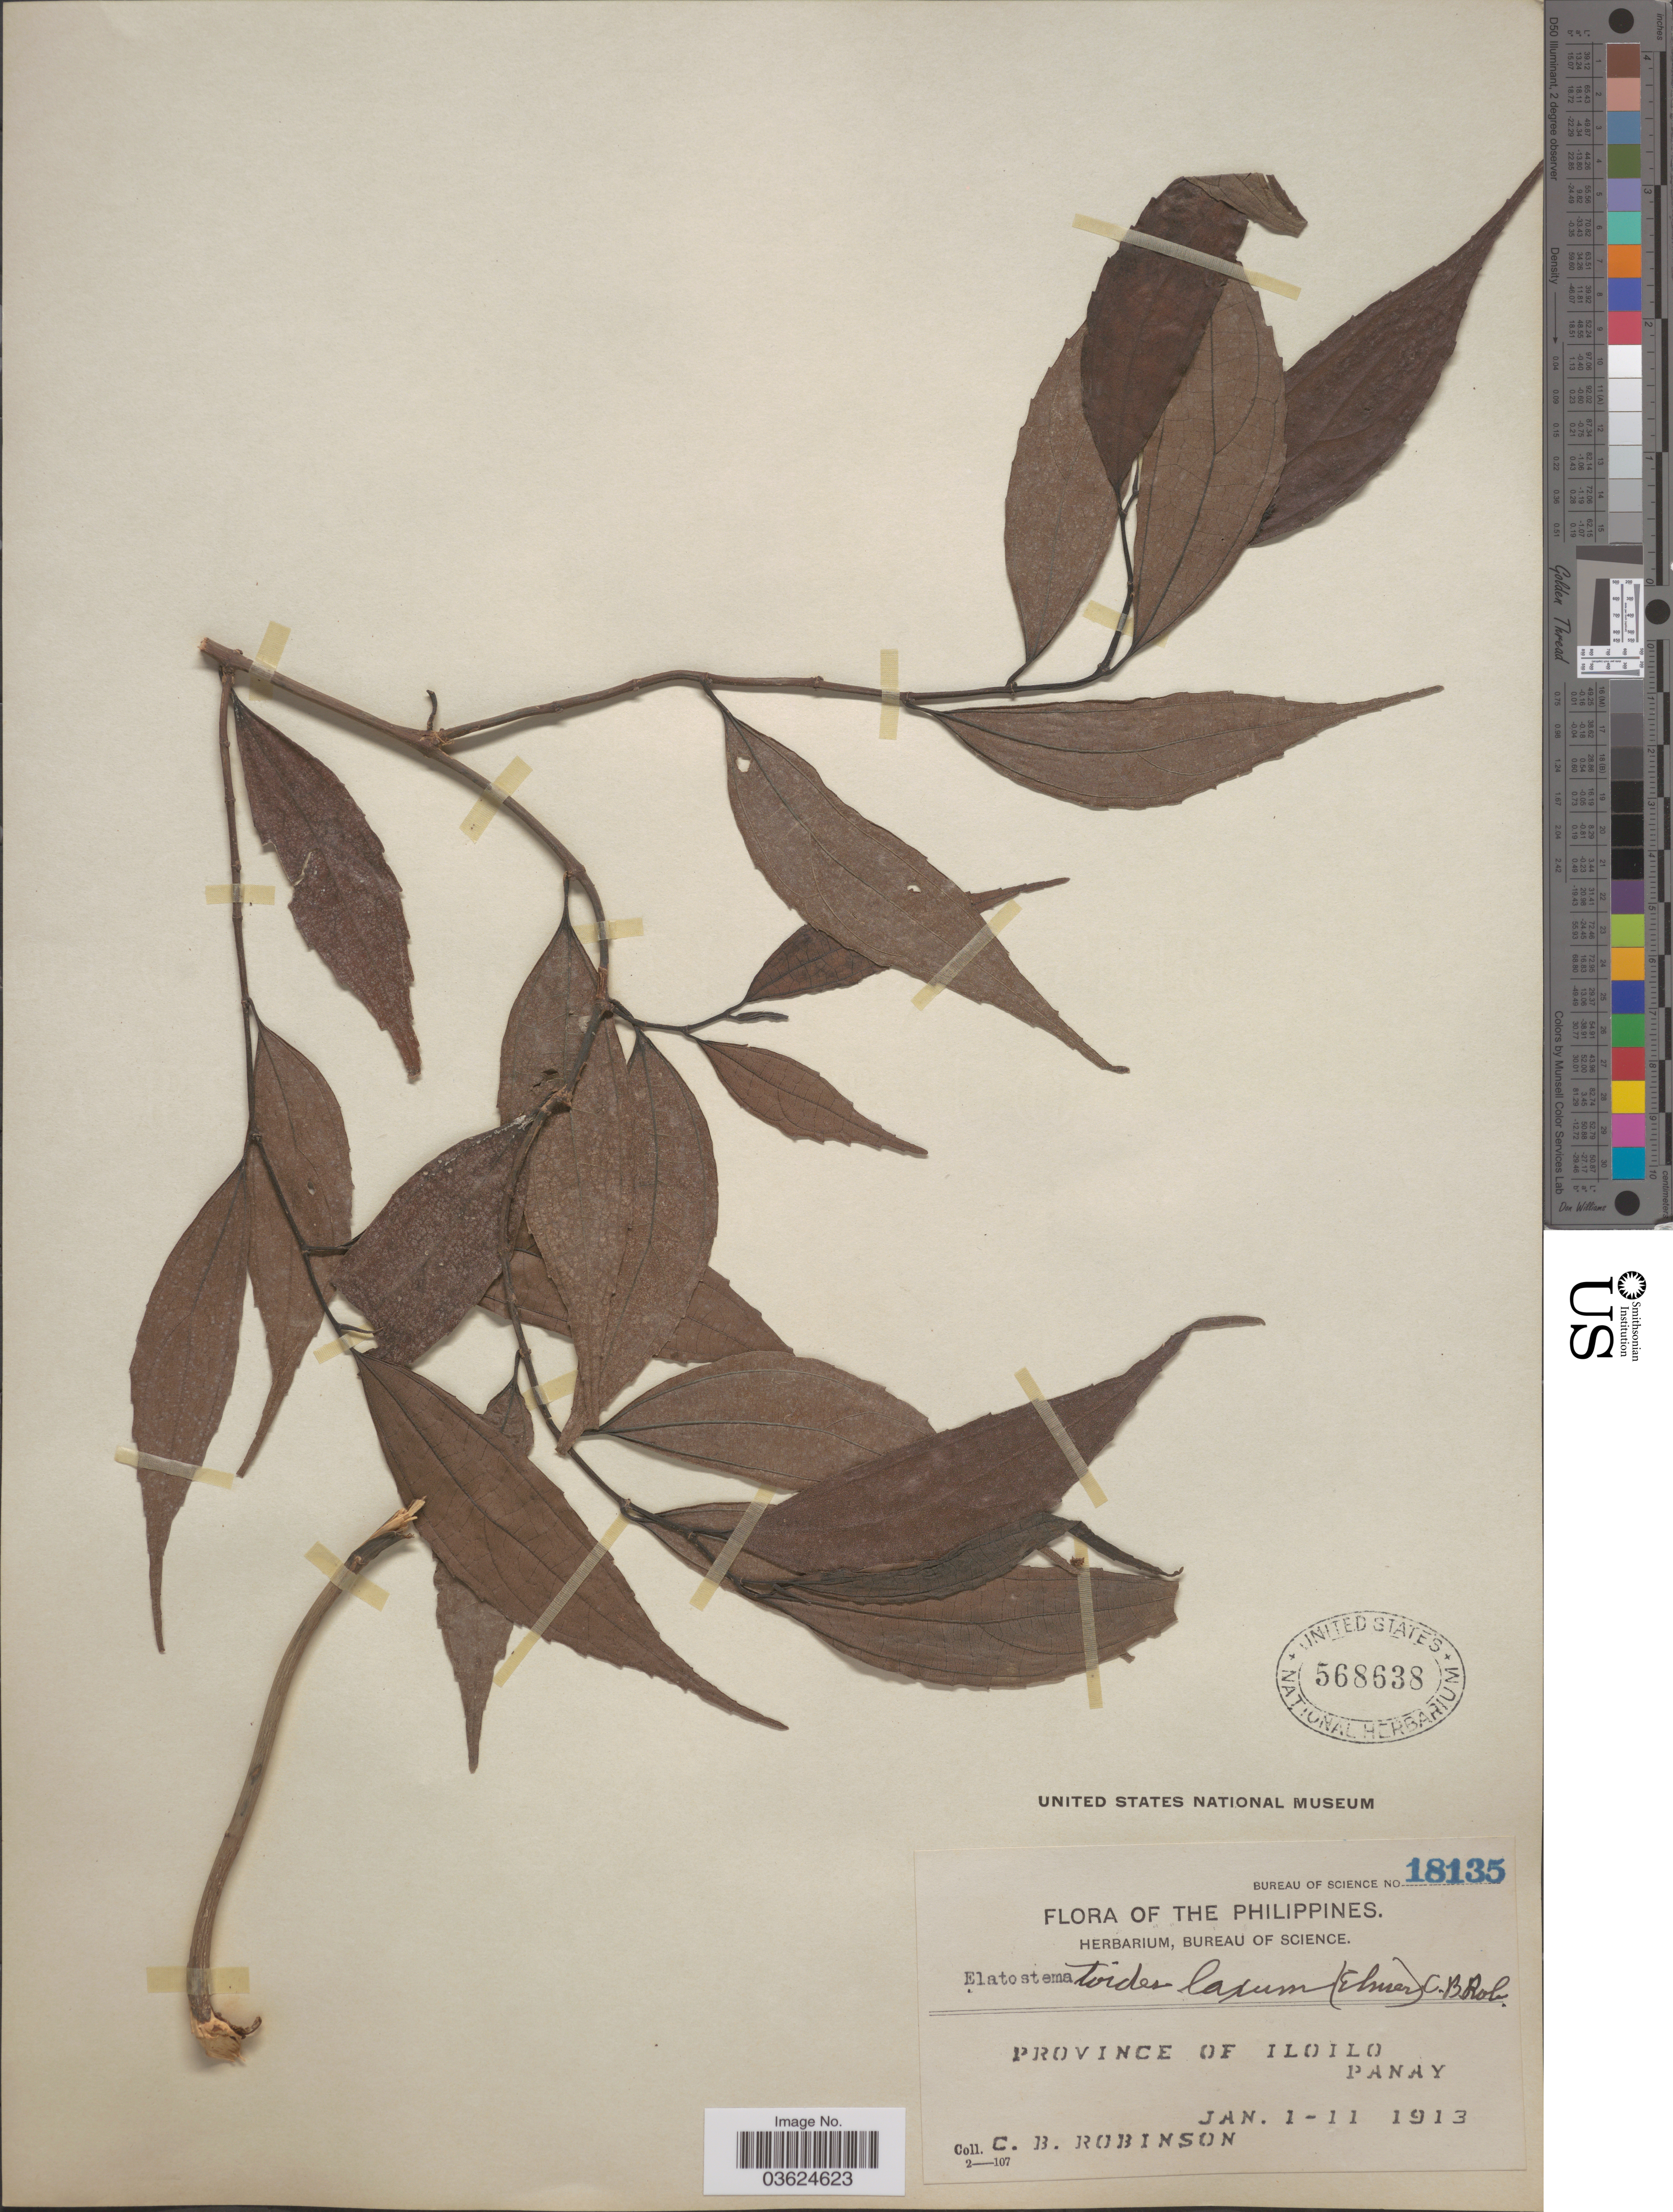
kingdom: Plantae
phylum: Tracheophyta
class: Magnoliopsida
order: Rosales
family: Urticaceae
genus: Elatostematoides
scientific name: Elatostematoides laxum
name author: (Elmer) C.B. Rob.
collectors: C. Robinson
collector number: Bureau of Science 18135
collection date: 1913-01-01/1913-01-11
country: Philippines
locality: Province of Iloilo, Panay.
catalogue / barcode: US 568638